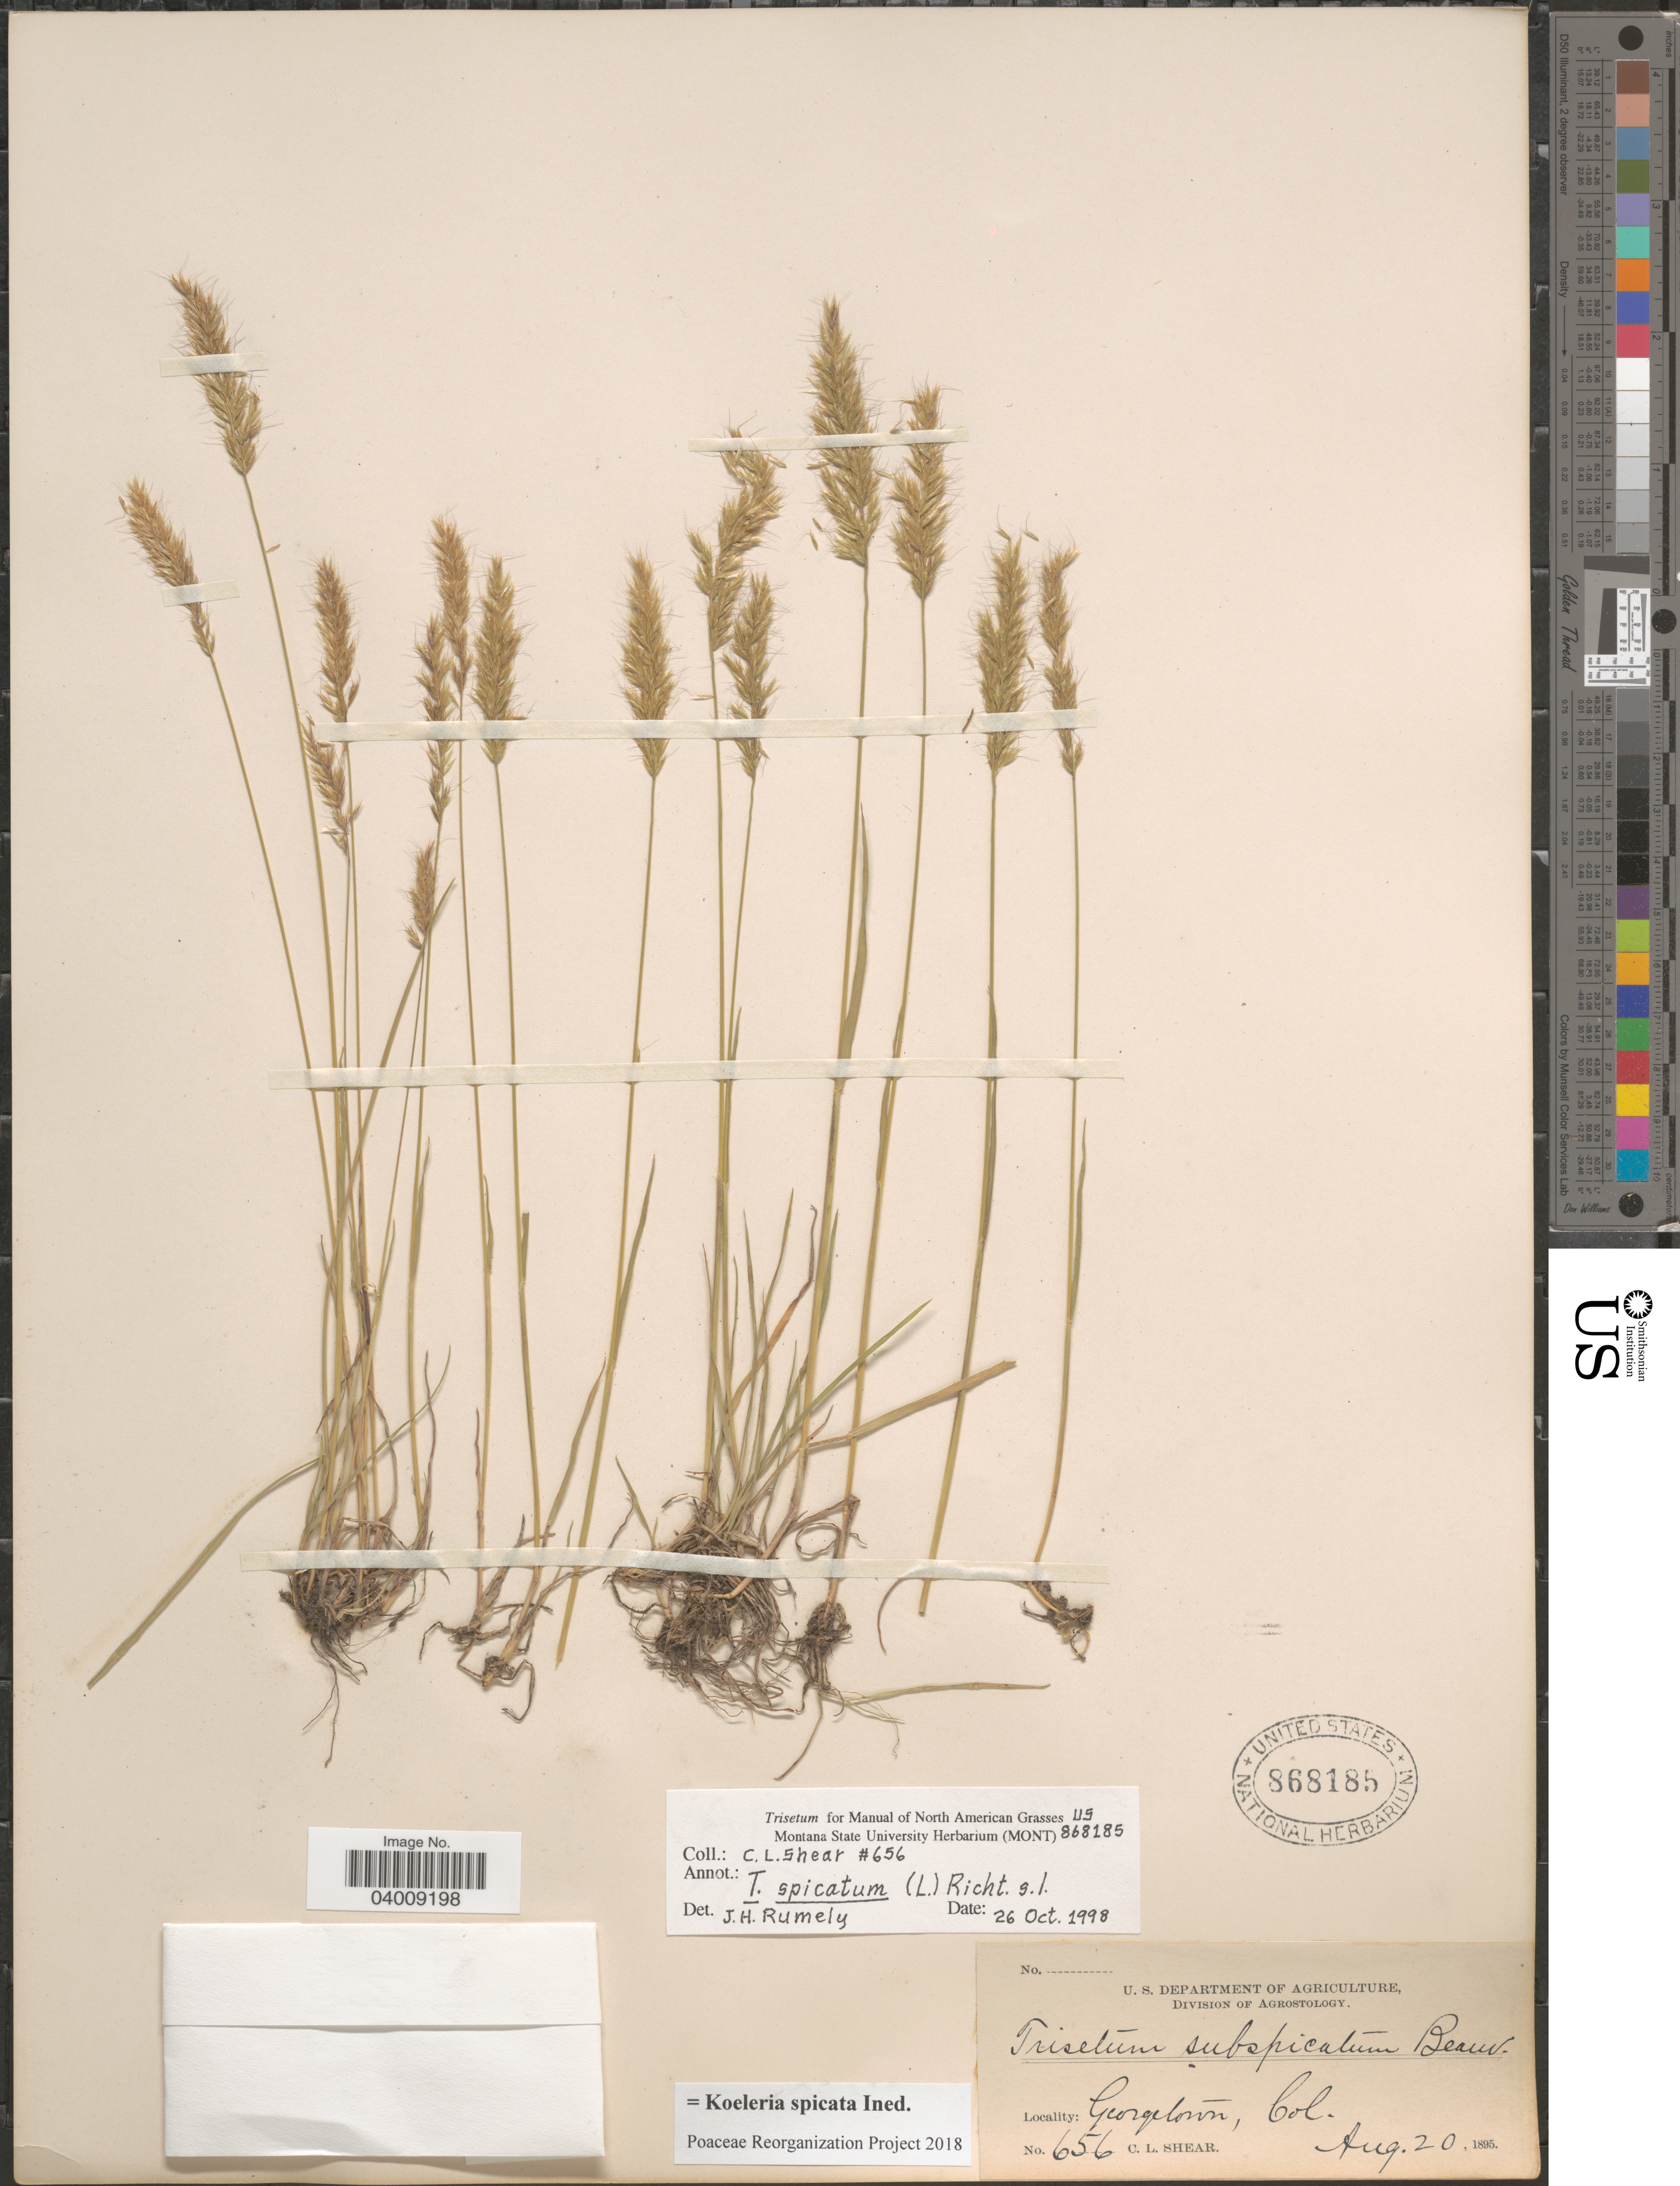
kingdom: Plantae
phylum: Tracheophyta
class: Liliopsida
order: Poales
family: Poaceae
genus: Koeleria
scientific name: Koeleria spicata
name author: (L.) Barberá et al.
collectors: C. L. Shear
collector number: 656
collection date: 1895-08-20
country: United States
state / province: Colorado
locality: Georgetown.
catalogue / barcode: US 868185